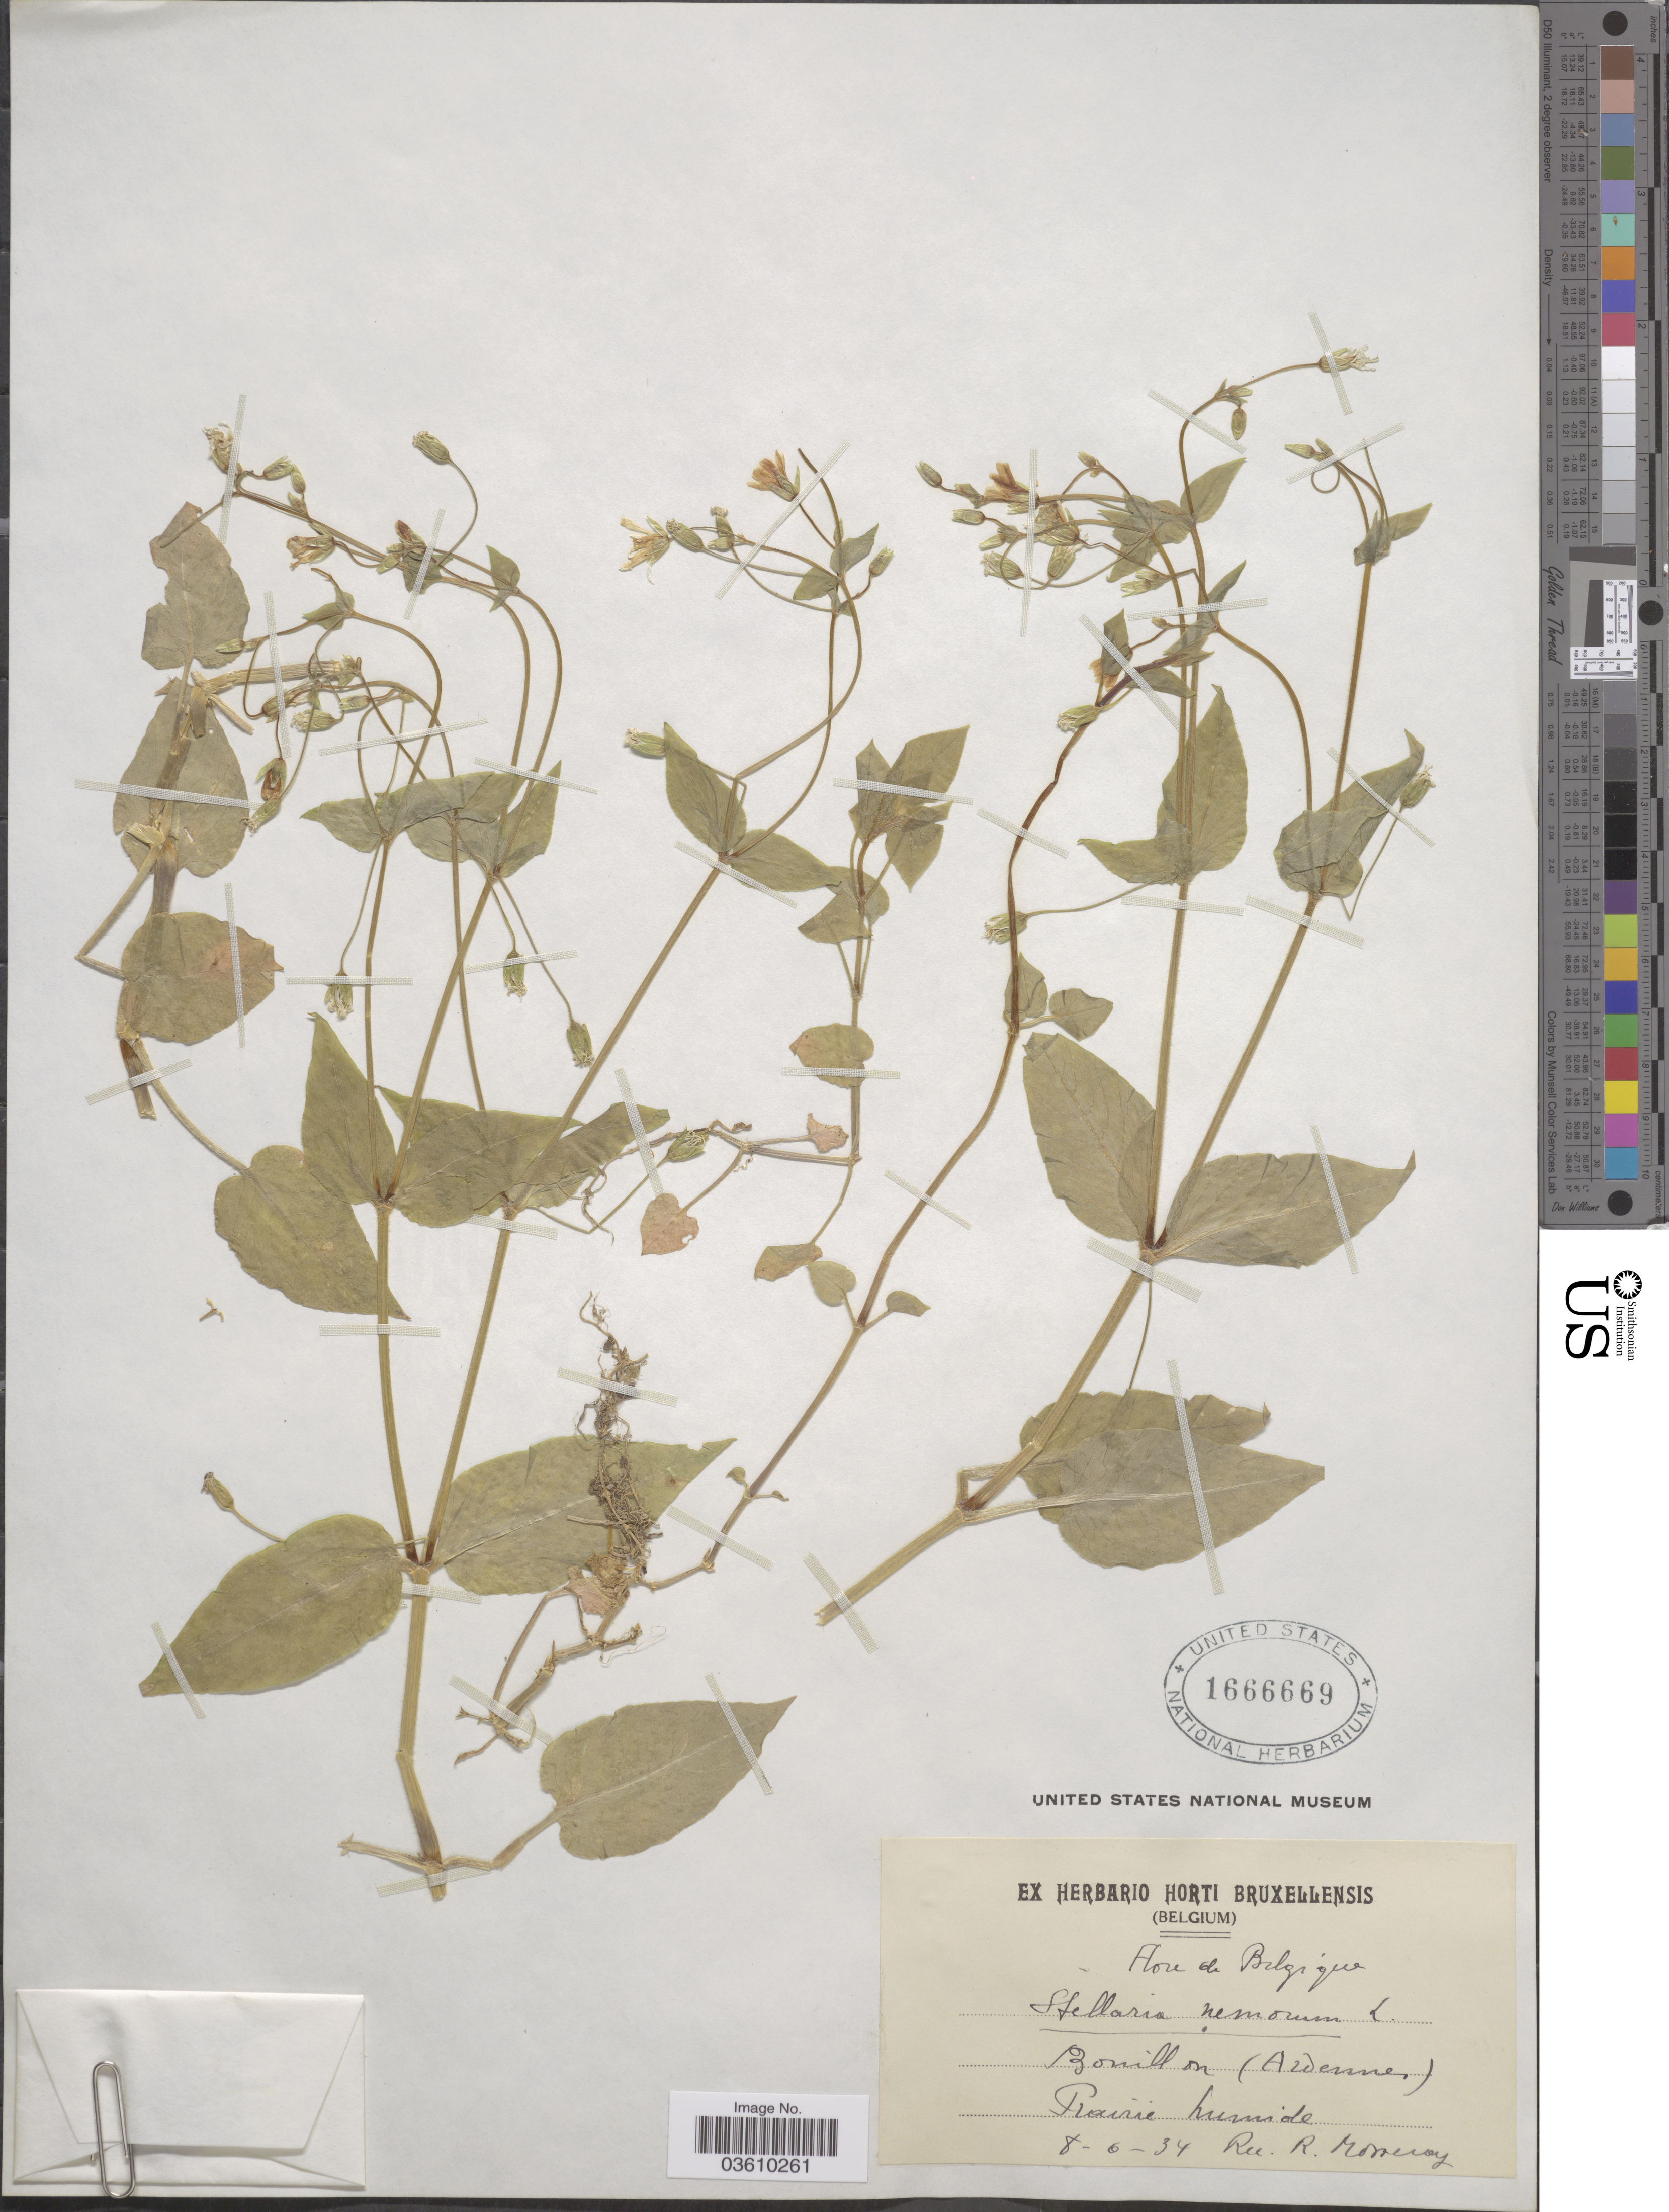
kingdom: Plantae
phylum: Tracheophyta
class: Magnoliopsida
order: Caryophyllales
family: Caryophyllaceae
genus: Stellaria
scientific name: Stellaria nemorum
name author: L.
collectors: R. Moncroy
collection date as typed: Transcribed d/m/y: 8/6/34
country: Belgium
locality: Bouillon (Ardenne), Prairie humide.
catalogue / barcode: US 1666669